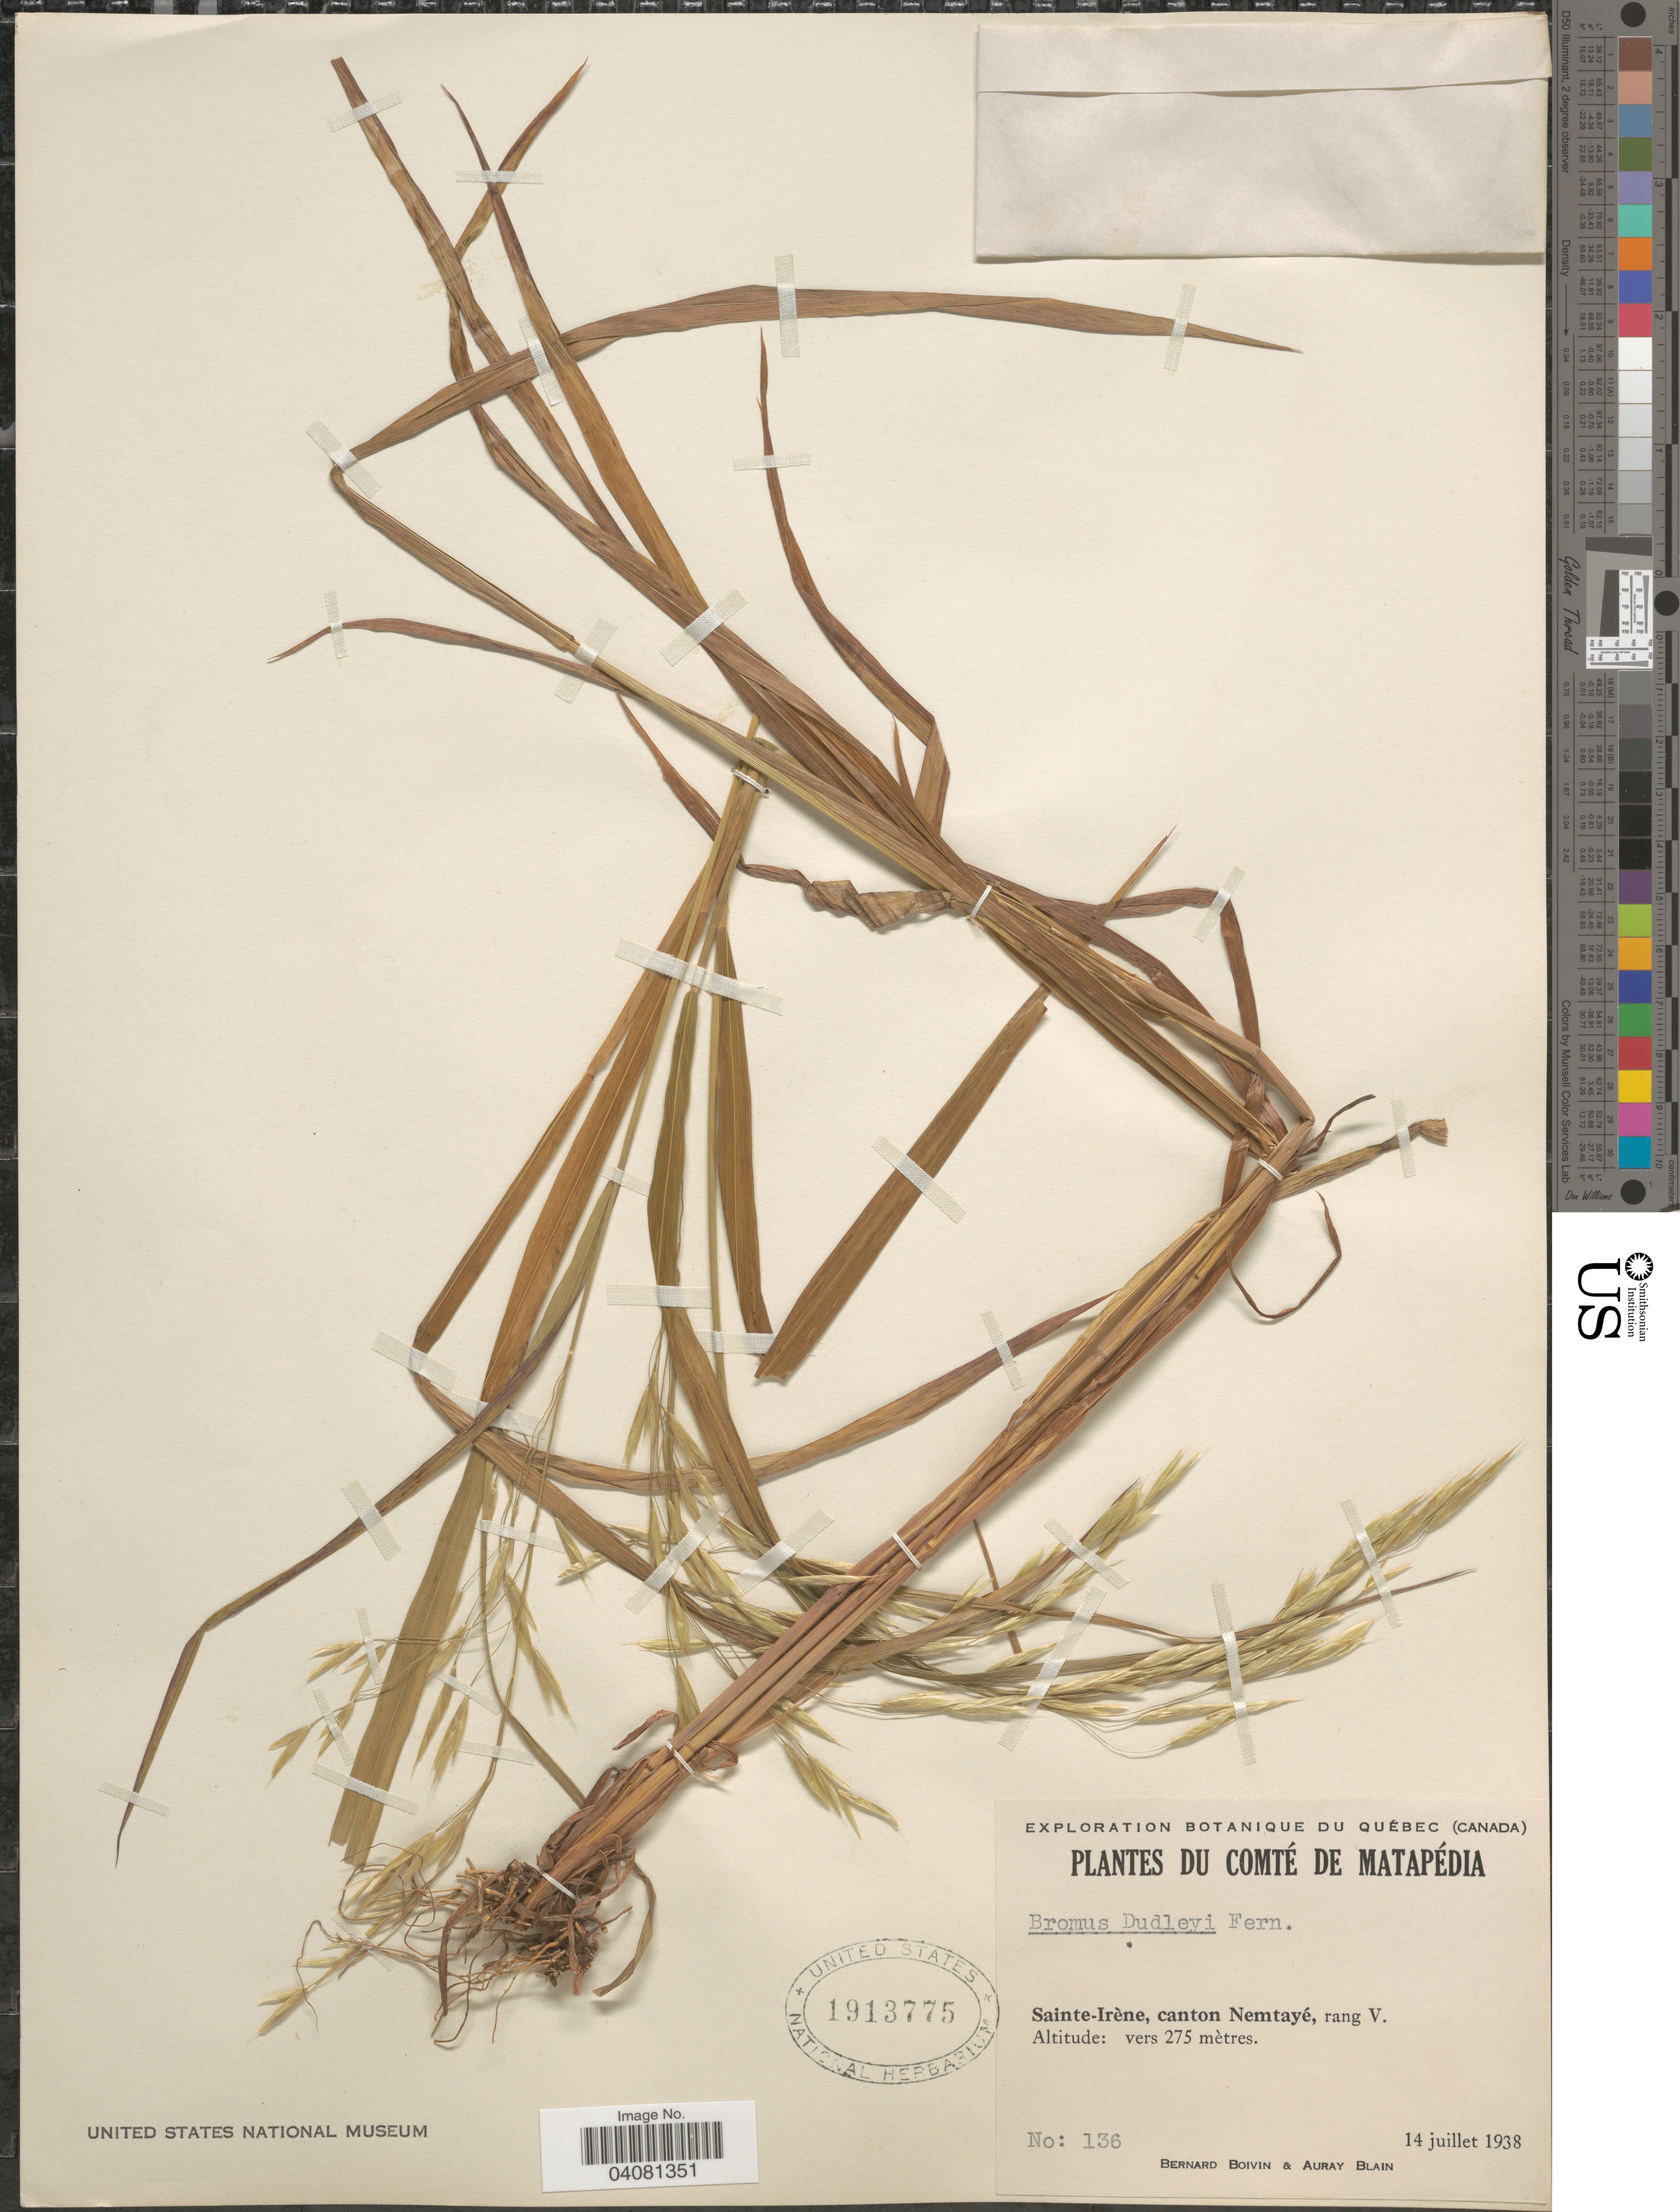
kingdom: Plantae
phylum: Tracheophyta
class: Liliopsida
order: Poales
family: Poaceae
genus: Bromus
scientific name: Bromus ciliatus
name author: L.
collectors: J. R. B. Boivin & A. Blain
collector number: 136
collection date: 1938-07-14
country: Canada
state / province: Quebec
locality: Exploration Botanique du Québec. Comté de Matapédia. Sainte-Irène, canton Nemtayé, rang V.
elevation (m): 275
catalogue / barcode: US 1913775